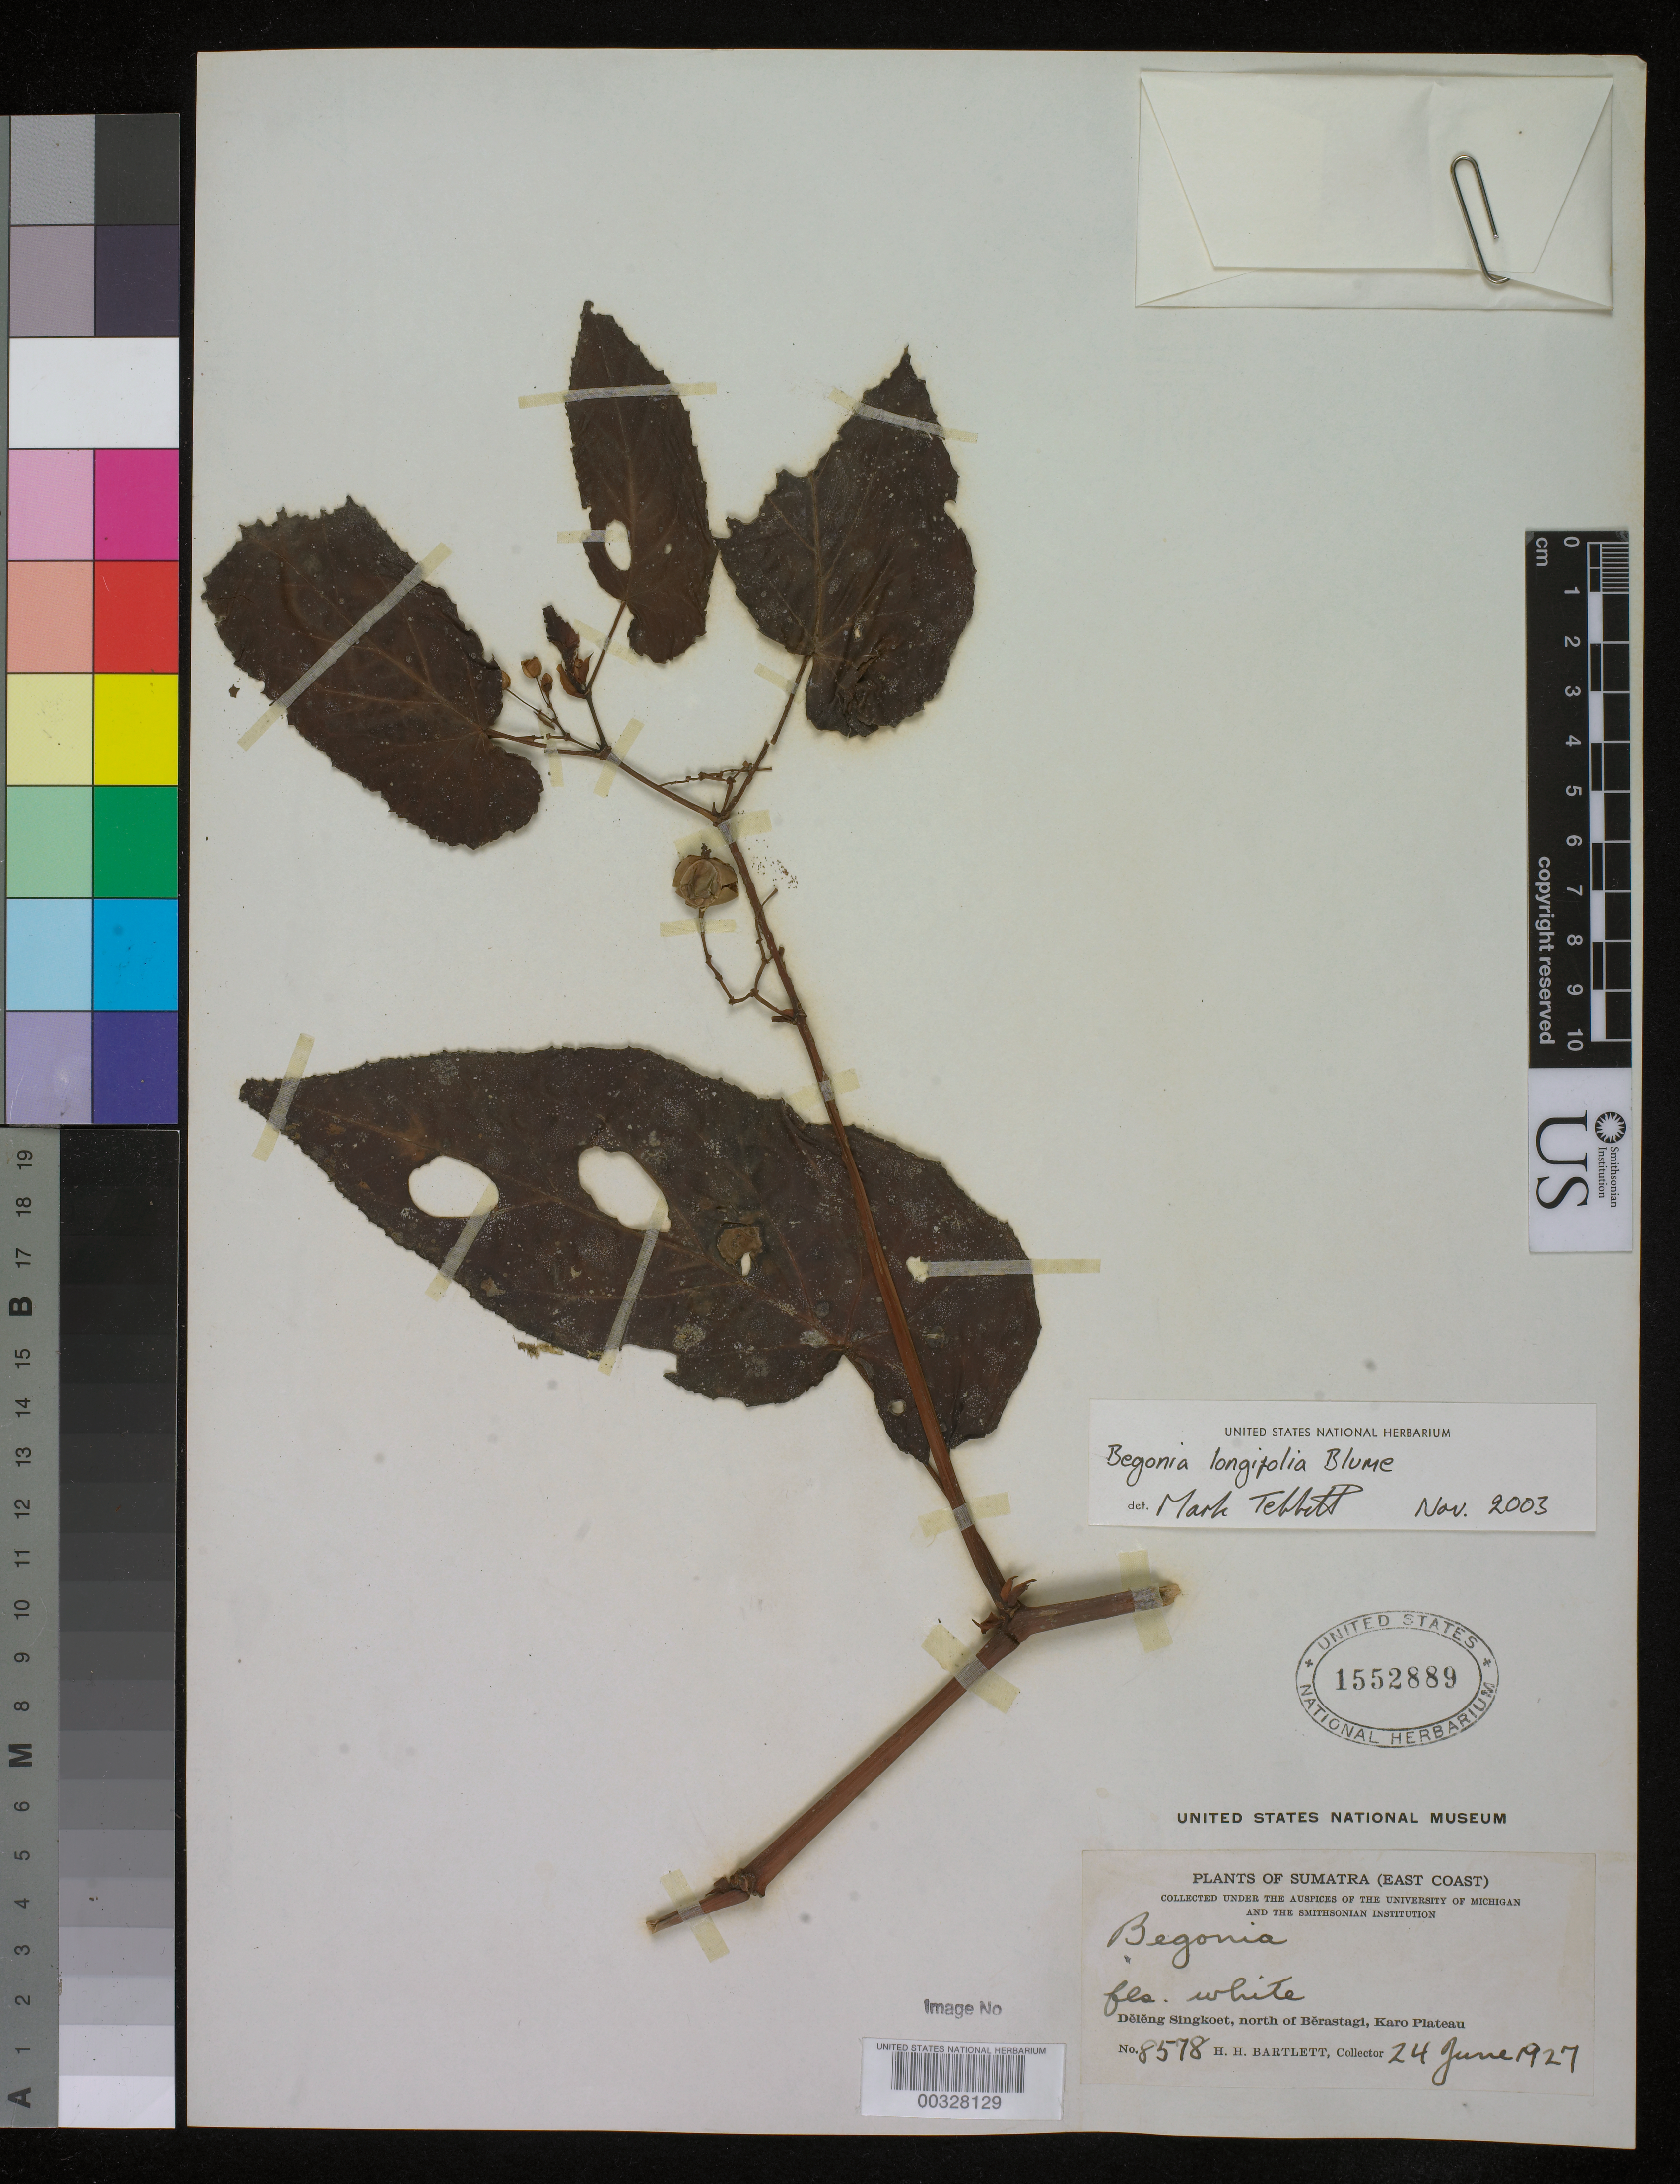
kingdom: Plantae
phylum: Tracheophyta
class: Magnoliopsida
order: Cucurbitales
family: Begoniaceae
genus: Begonia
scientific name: Begonia longifolia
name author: Blume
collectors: H. H. Bartlett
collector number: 8578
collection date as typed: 24 Jun 1927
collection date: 1927-06-24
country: Indonesia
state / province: Sumatra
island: Sumatra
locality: Deleng Singkoet, N of Berastagi, Karo Plateau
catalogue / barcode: US 1552889